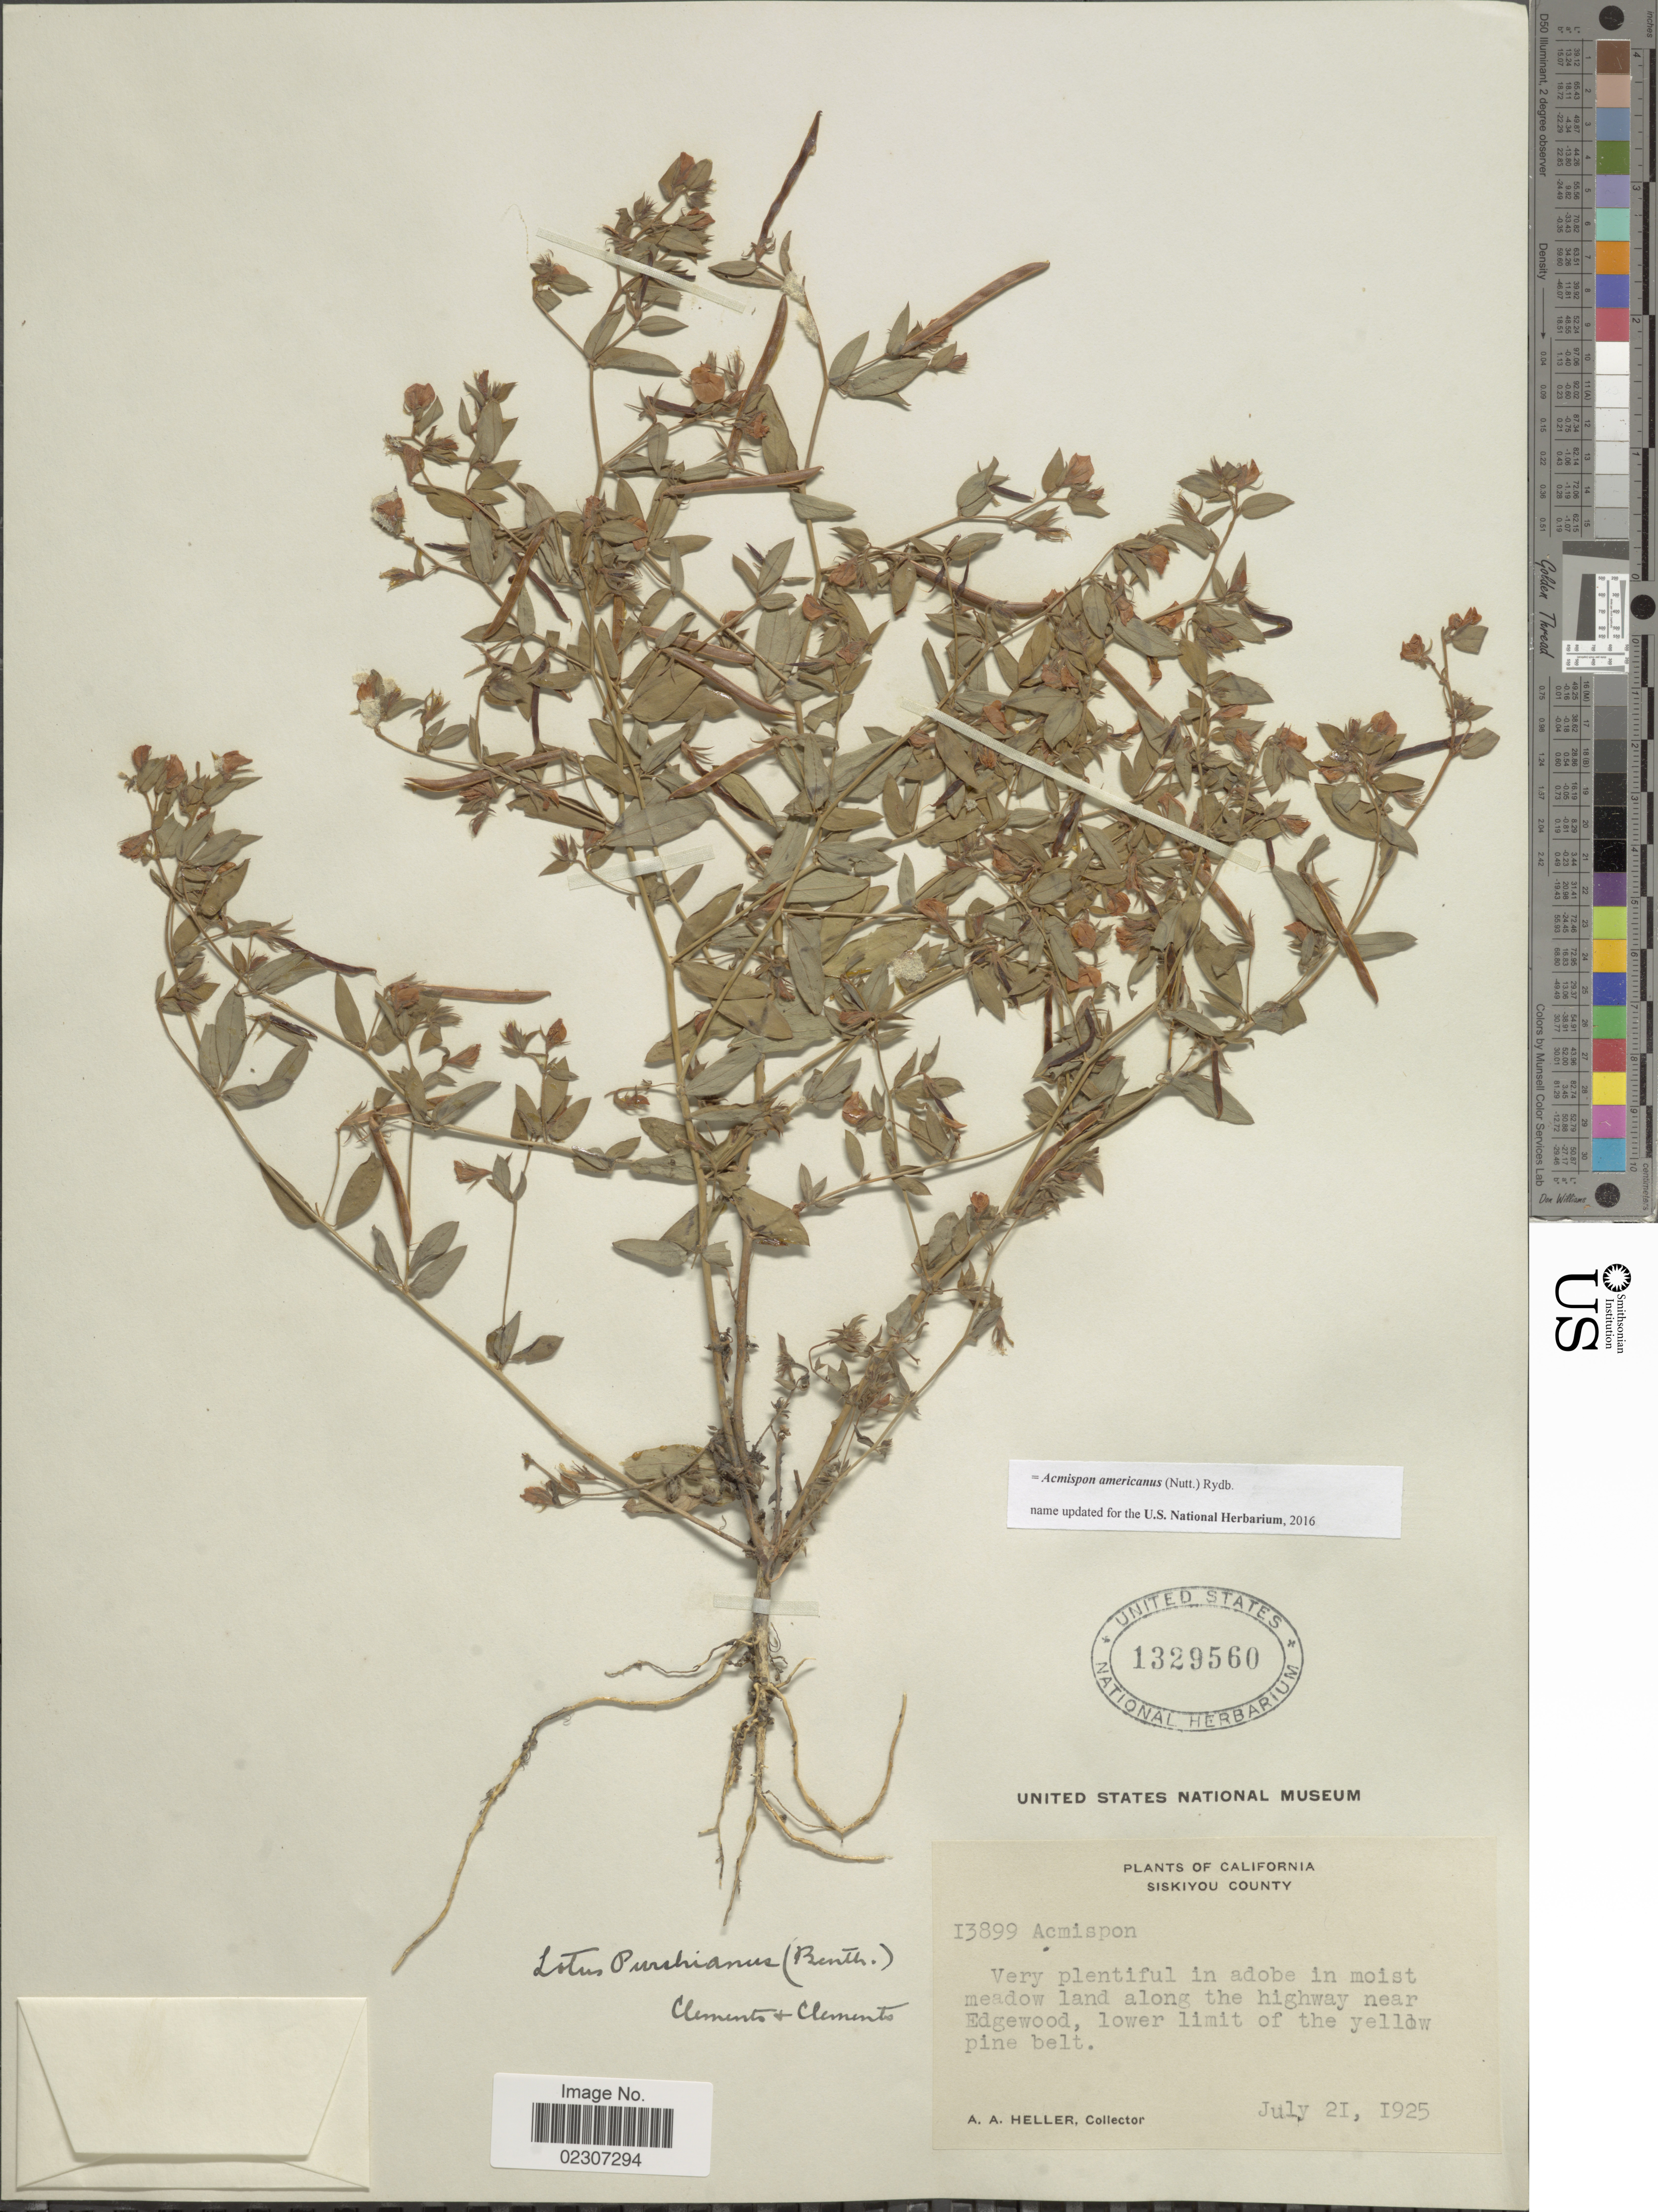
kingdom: Plantae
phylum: Tracheophyta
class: Magnoliopsida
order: Fabales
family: Fabaceae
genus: Acmispon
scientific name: Acmispon americanus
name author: (Nutt.) Rydb.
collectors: A. A. Heller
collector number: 13899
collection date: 1925-07-21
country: United States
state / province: California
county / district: Siskiyou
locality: California, Sikiyou County, moist meadow land along the highway near edgewood.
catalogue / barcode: US 1329560